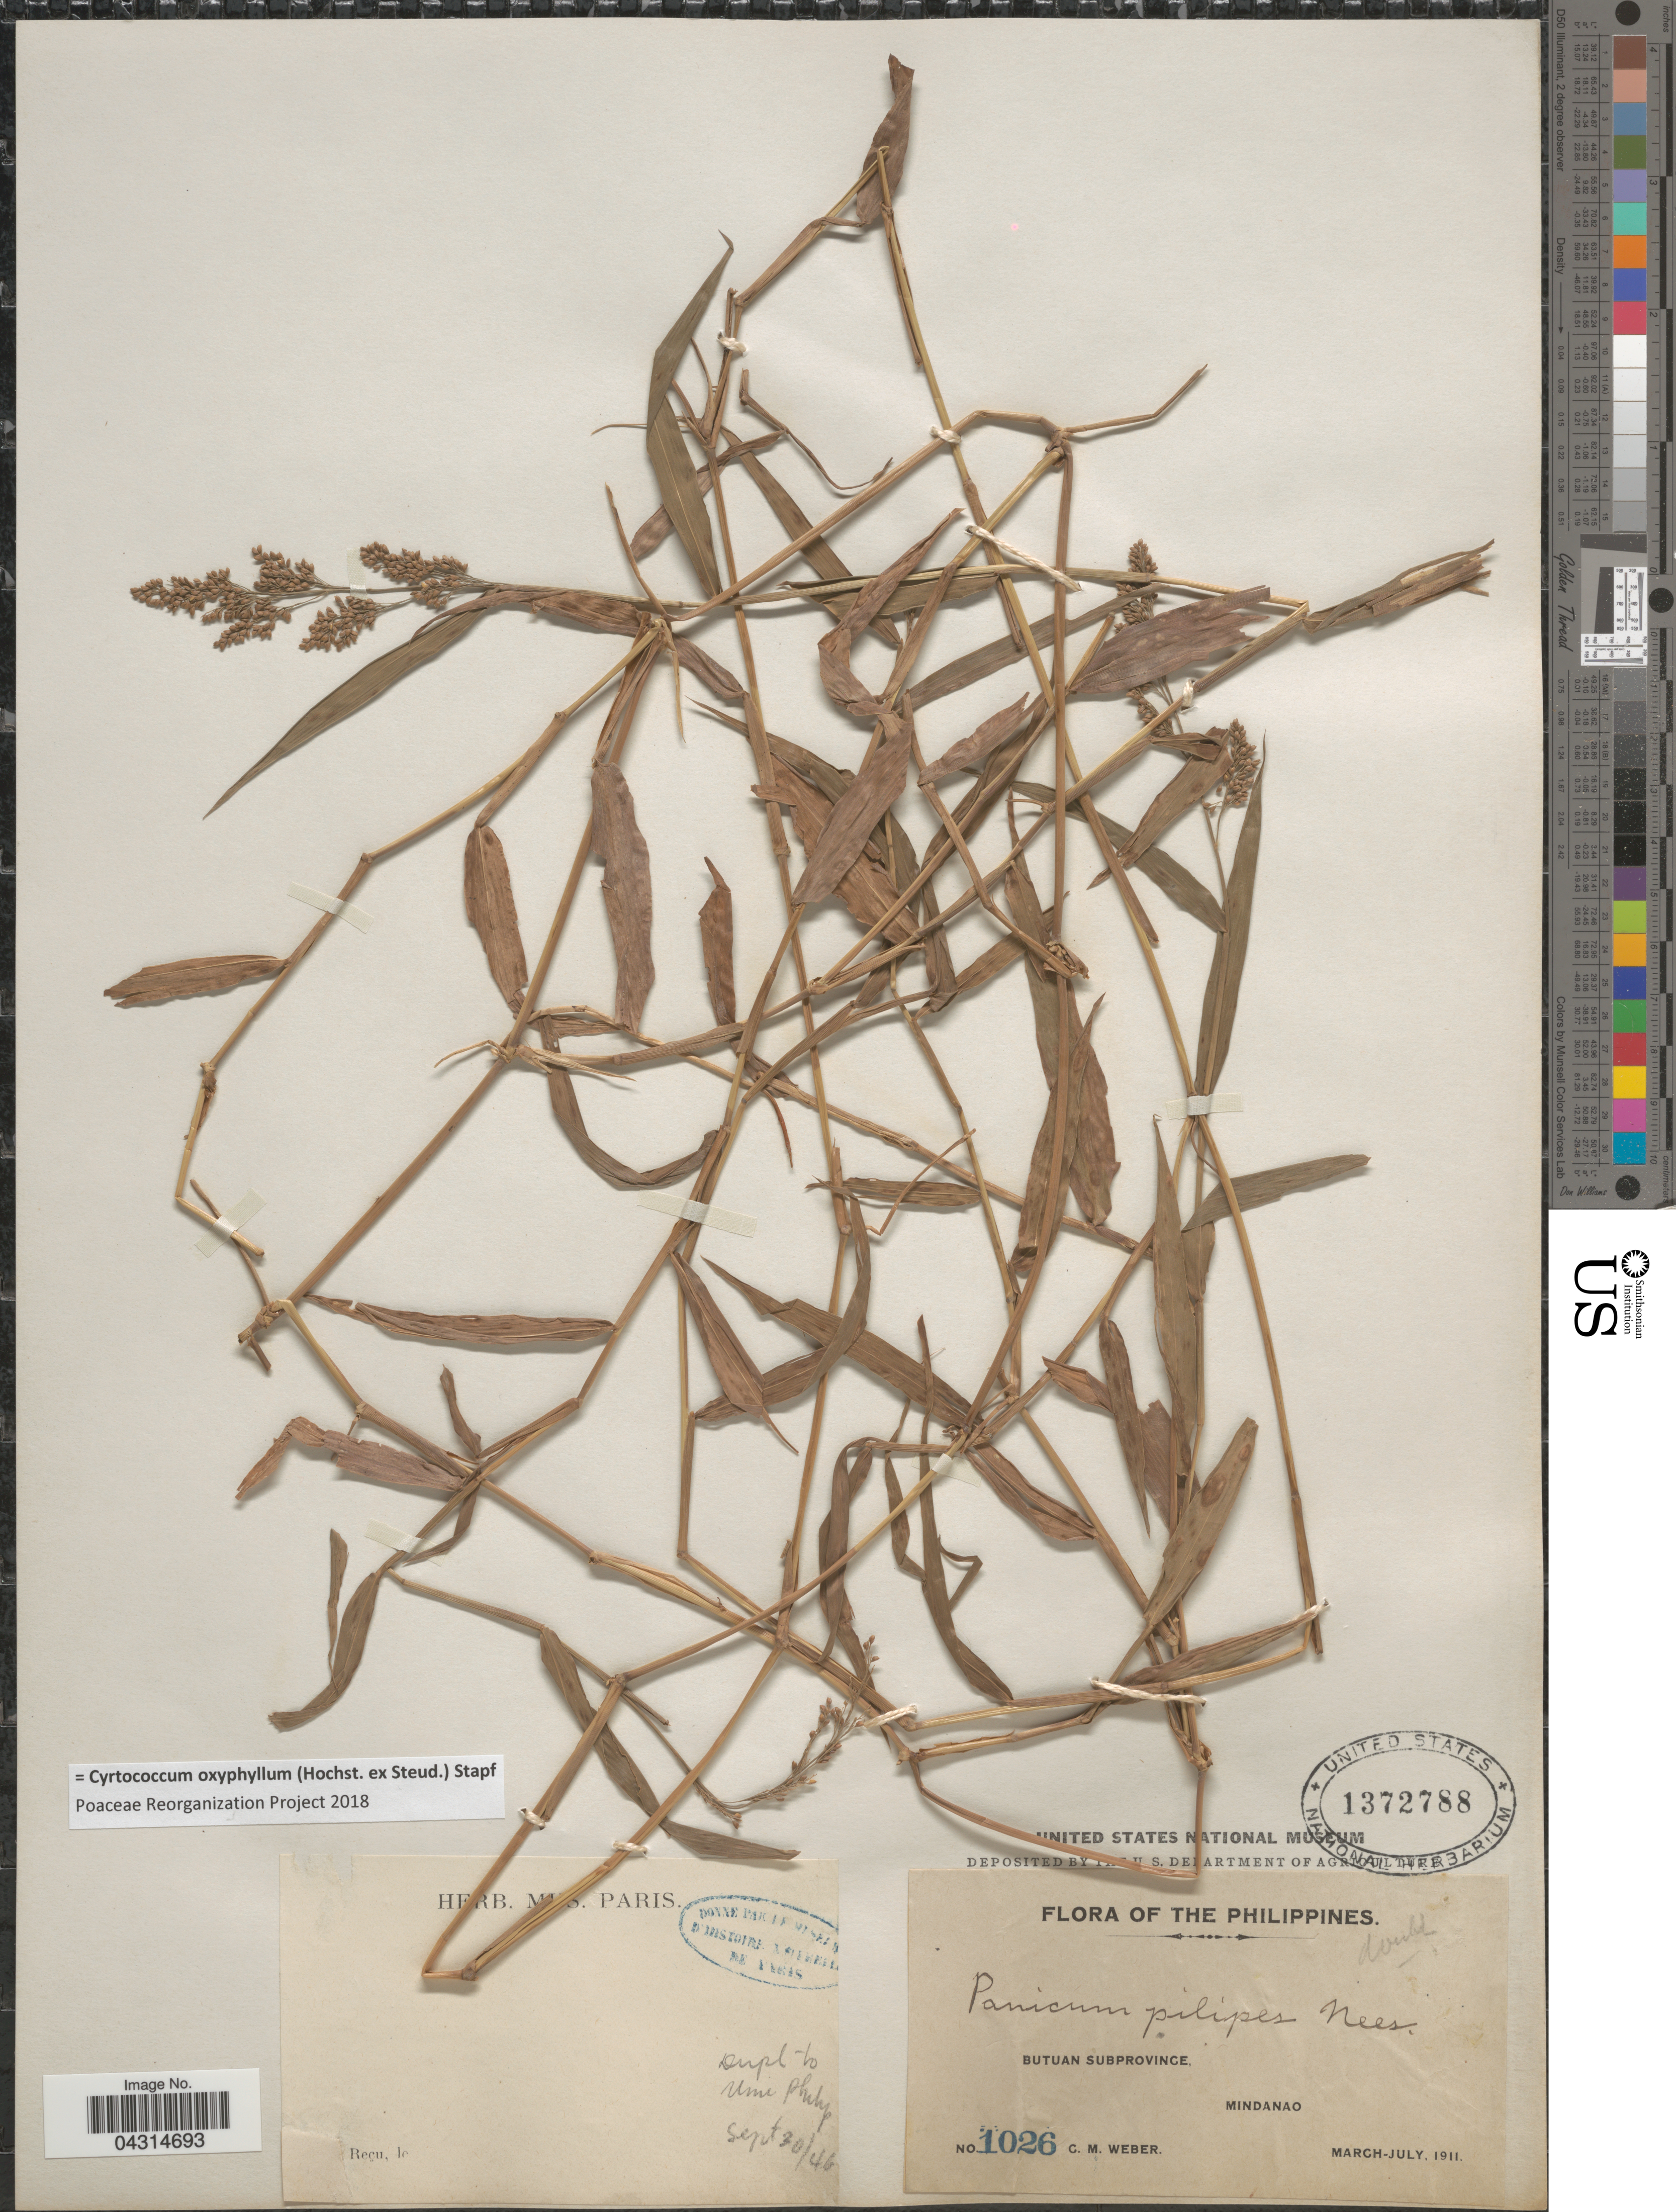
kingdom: Plantae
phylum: Tracheophyta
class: Liliopsida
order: Poales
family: Poaceae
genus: Cyrtococcum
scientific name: Cyrtococcum oxyphyllum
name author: (Steud.) Stapf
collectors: C. M. Weber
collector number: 1026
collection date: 1911-03/1911-07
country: Philippines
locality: Butuan Subprovince. Mindanao.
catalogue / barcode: US 1372788